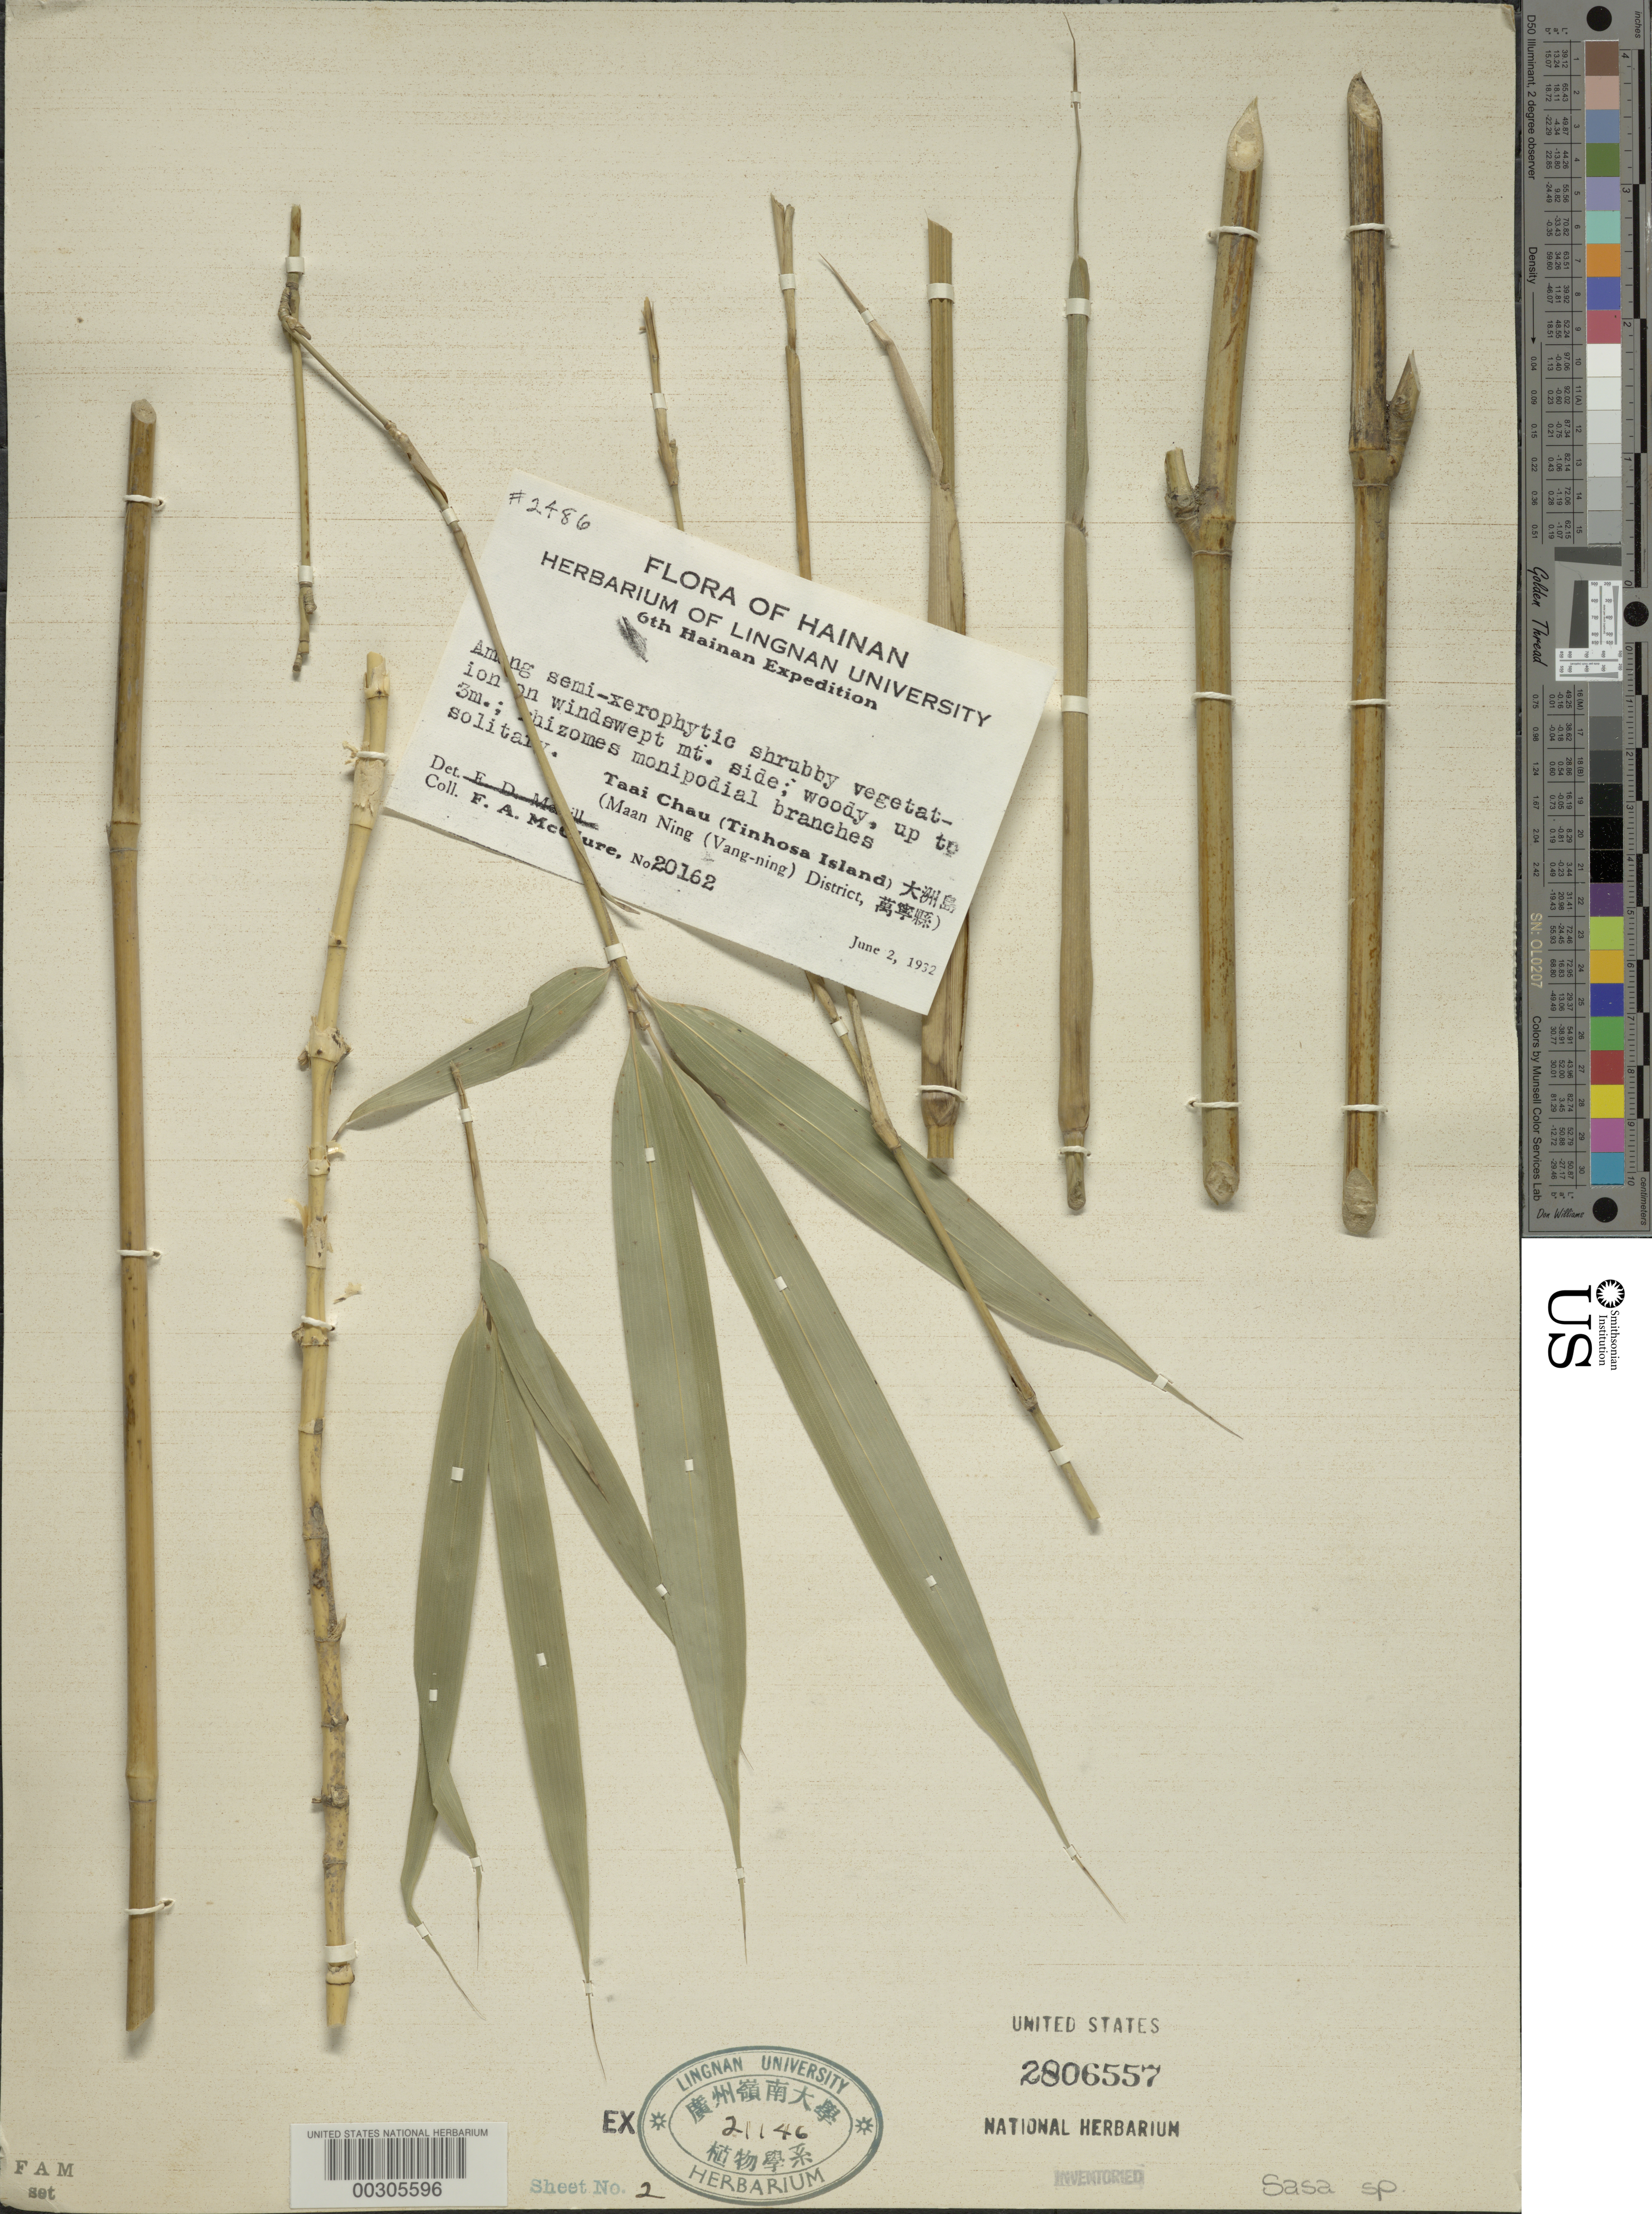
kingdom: Plantae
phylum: Tracheophyta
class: Liliopsida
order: Poales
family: Poaceae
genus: Sasa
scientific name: Sasa sp.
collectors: F. A. McClure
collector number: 20162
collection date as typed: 02 Jun 1932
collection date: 1932-06-02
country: China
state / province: Guangdong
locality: Taai chau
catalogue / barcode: US 2806557